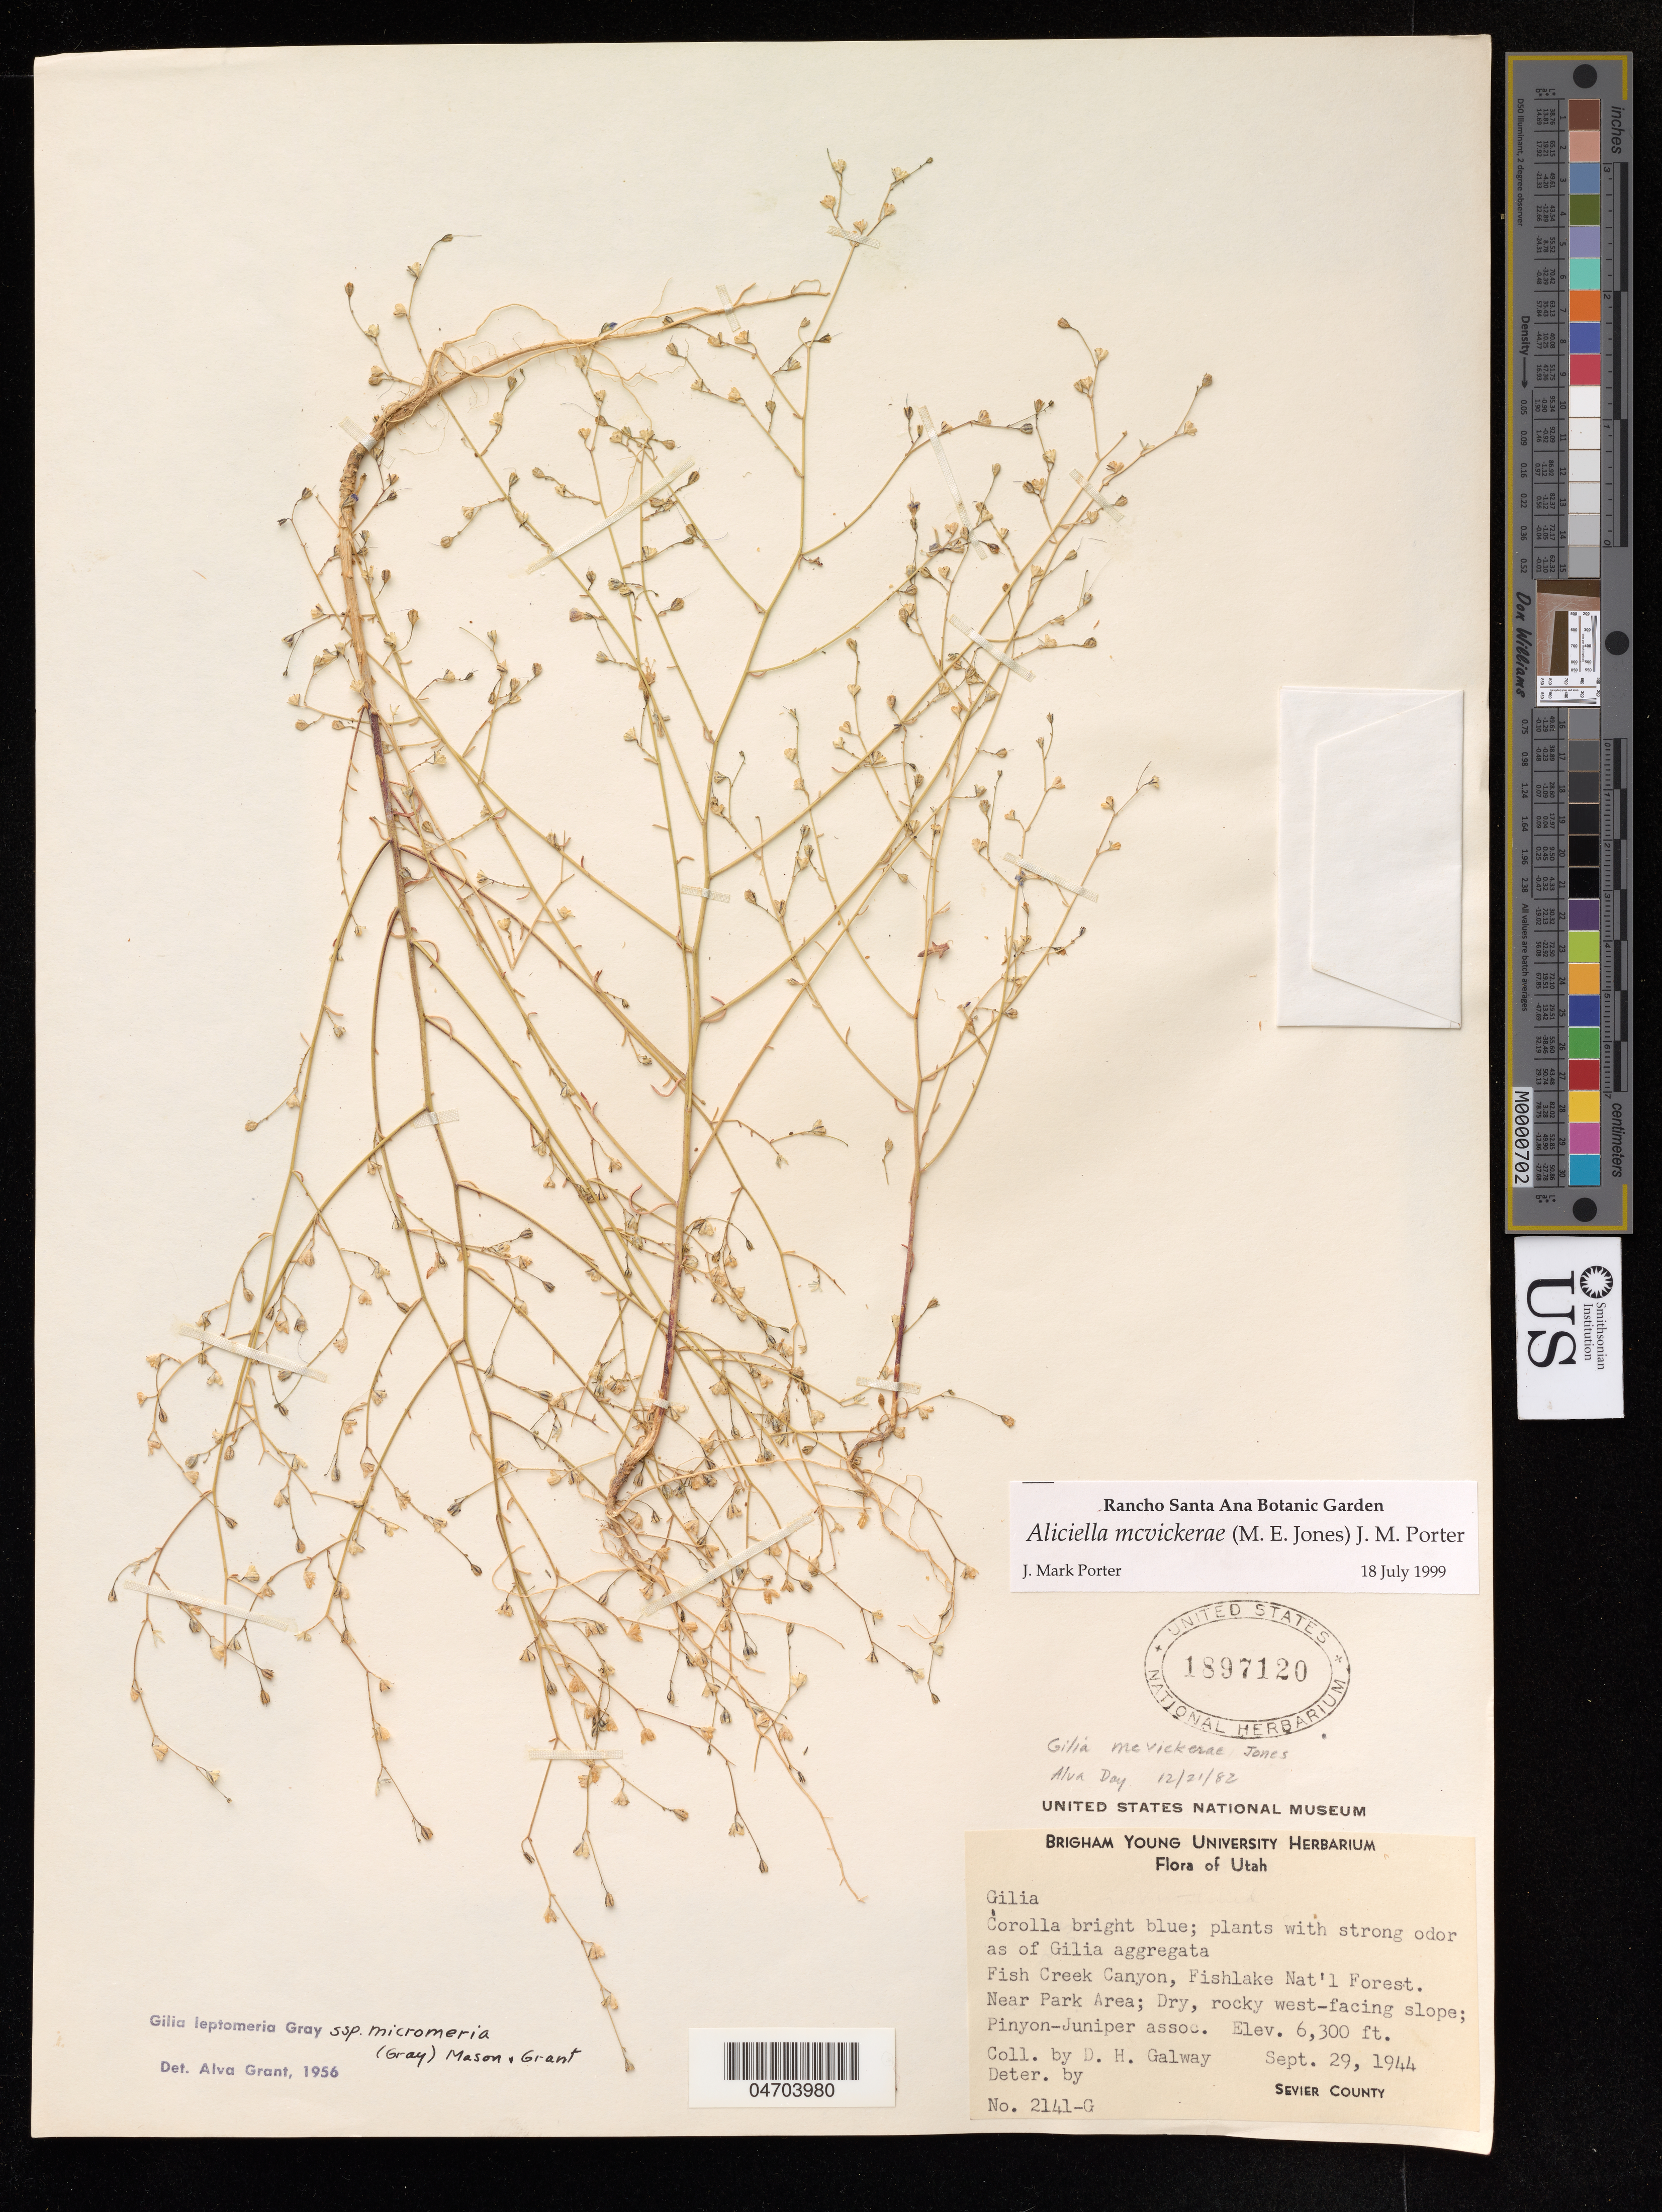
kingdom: Plantae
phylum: Tracheophyta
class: Magnoliopsida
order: Ericales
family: Polemoniaceae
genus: Aliciella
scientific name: Aliciella mcvickerae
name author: (M.E. Jones) J.M. Porter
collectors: D. Galway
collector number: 2141-G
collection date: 1944-09-29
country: United States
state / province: Utah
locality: Fish Creek Canyon, Fishlake Nat' l Forest. Near Park Area.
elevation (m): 1920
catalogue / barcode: US 1897120